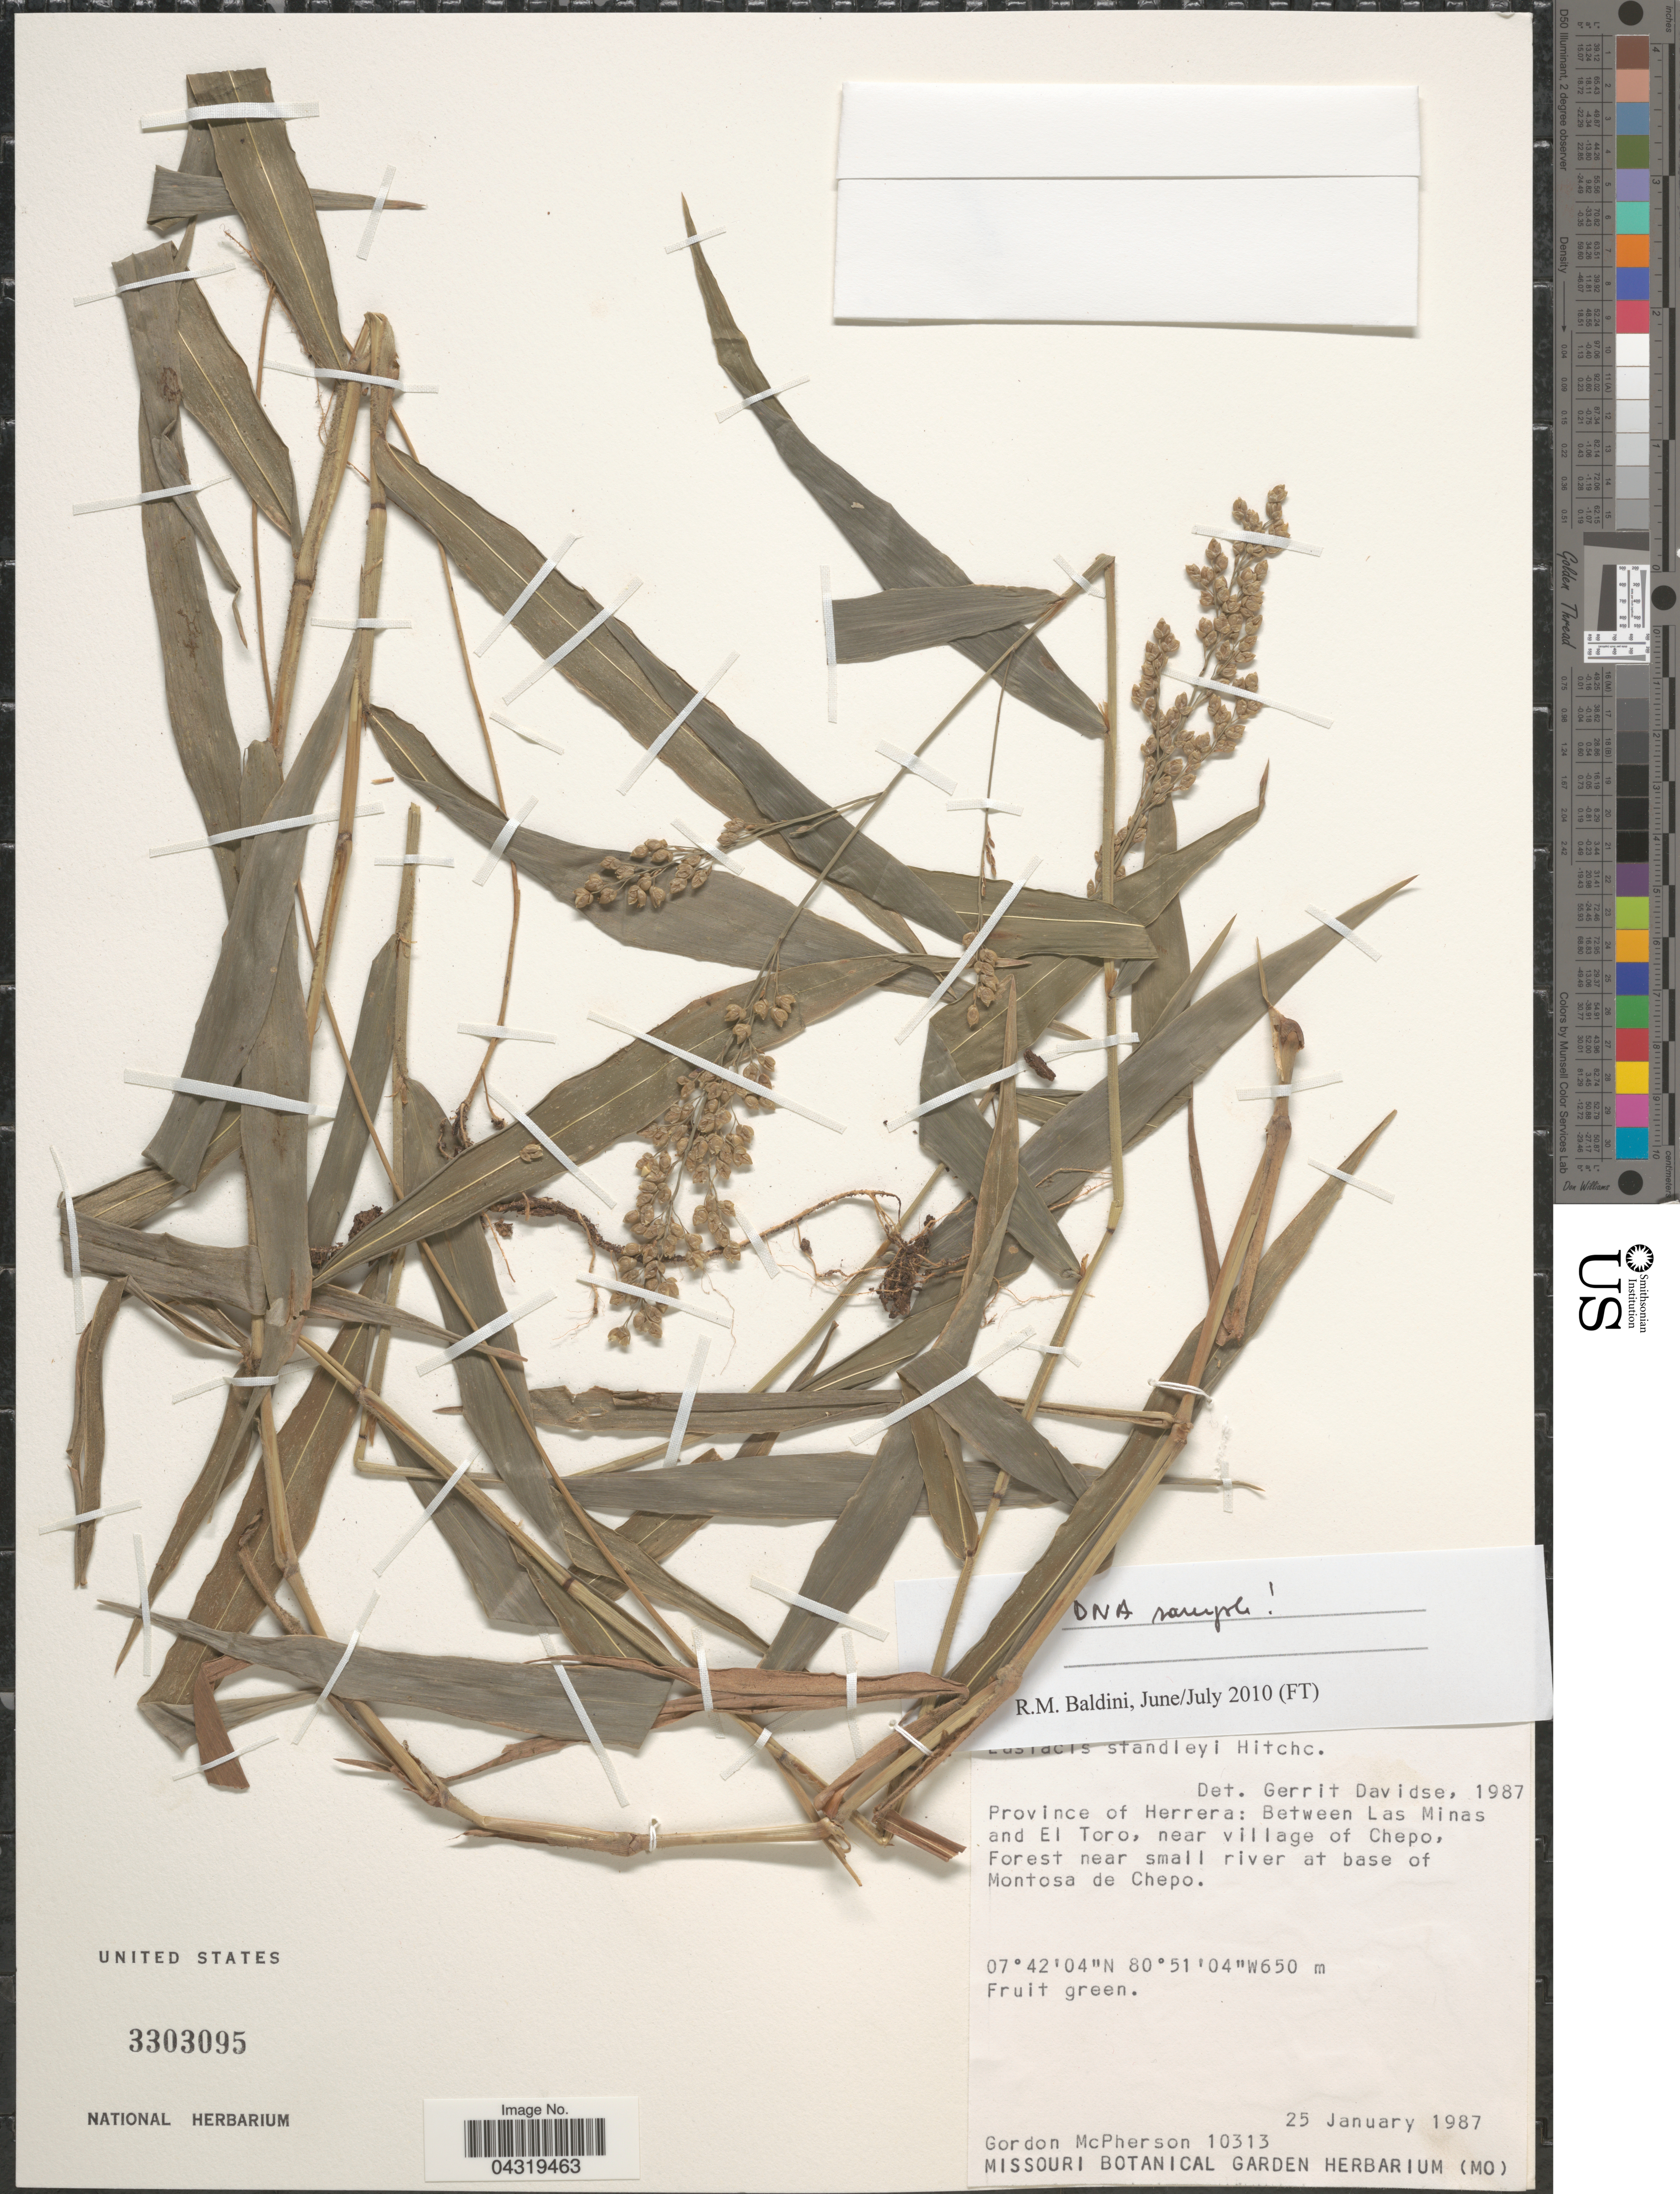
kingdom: Plantae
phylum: Tracheophyta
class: Liliopsida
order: Poales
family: Poaceae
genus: Lasiacis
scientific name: Lasiacis standleyi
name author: Hitchc.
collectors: G. McPherson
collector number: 10313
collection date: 1987-01-25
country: Panama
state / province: Herrera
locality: Between Las Minas and El Toro, near village of Chepo, Forest near small river at base of Montosa de Chepo.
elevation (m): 650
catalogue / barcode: US 3303095